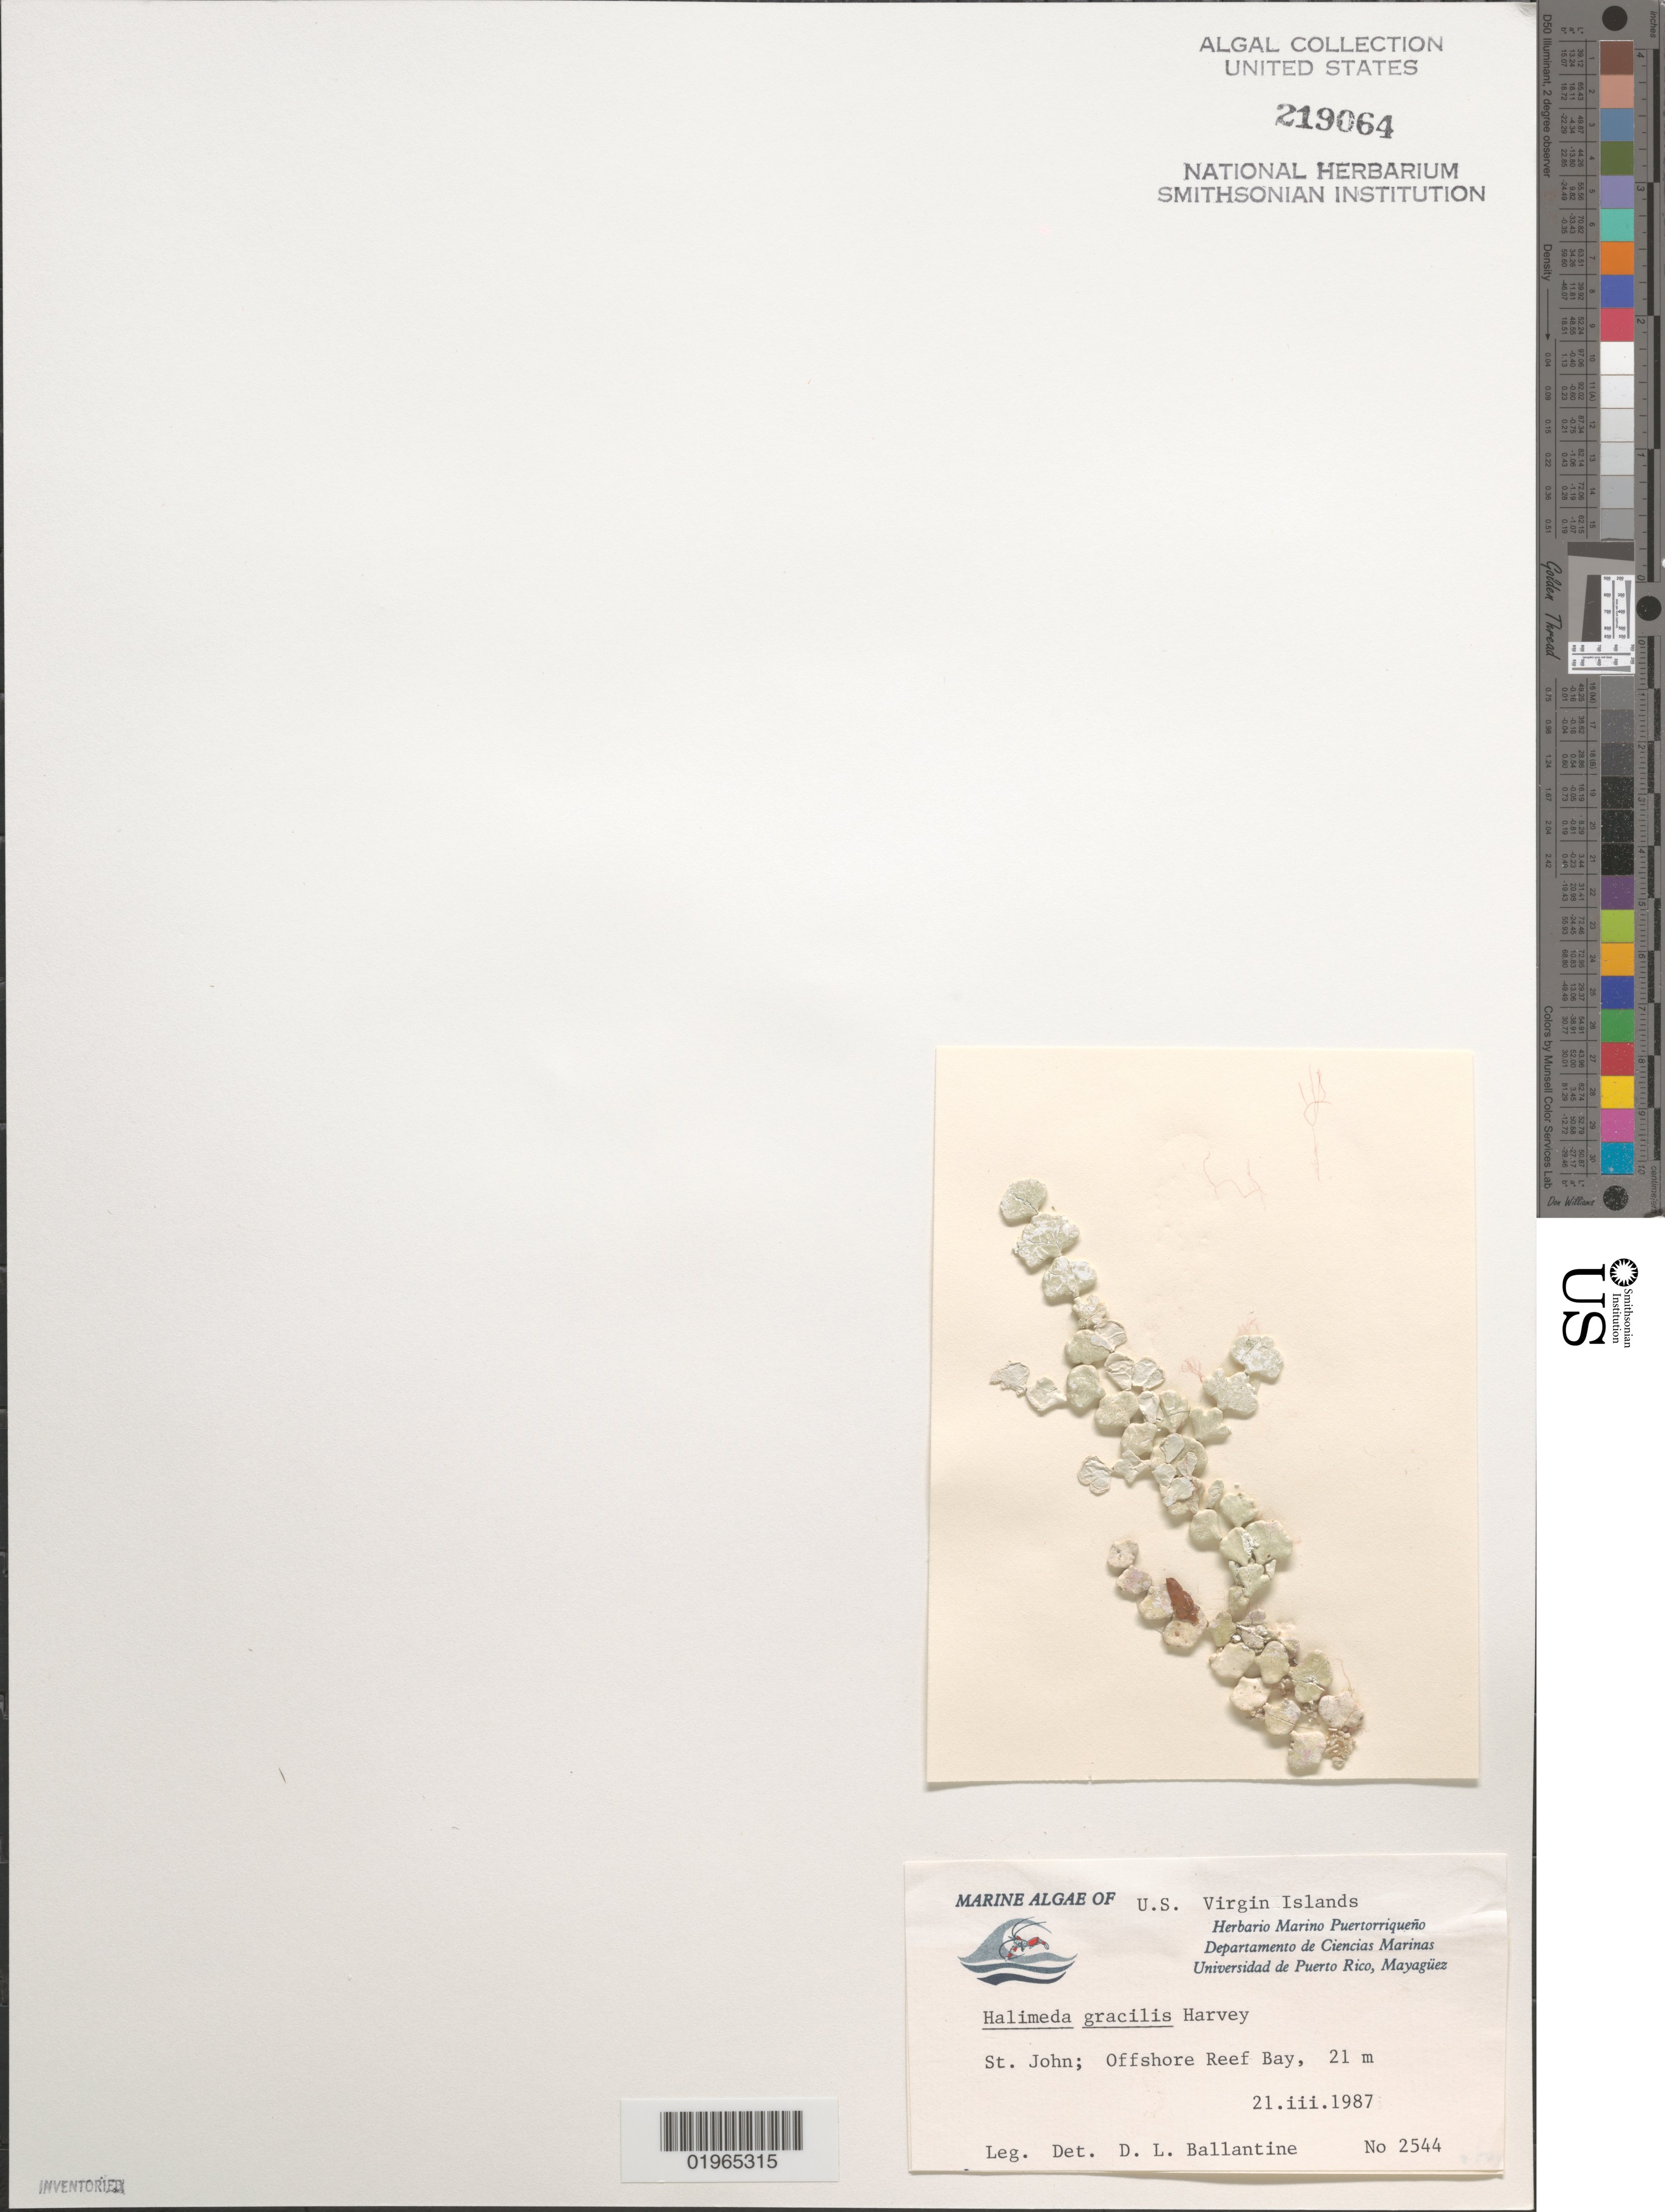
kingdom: Plantae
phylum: Chlorophyta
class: Ulvophyceae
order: Bryopsidales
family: Halimedaceae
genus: Halimeda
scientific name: Halimeda gracilis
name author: Harv. ex J. Agardh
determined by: Ballantine, D. L.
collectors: D.L. Ballantine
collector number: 2544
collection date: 1987-03-21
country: U.S. Virgin Islands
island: St. John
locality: Offshore Reef Bay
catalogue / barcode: US 219064